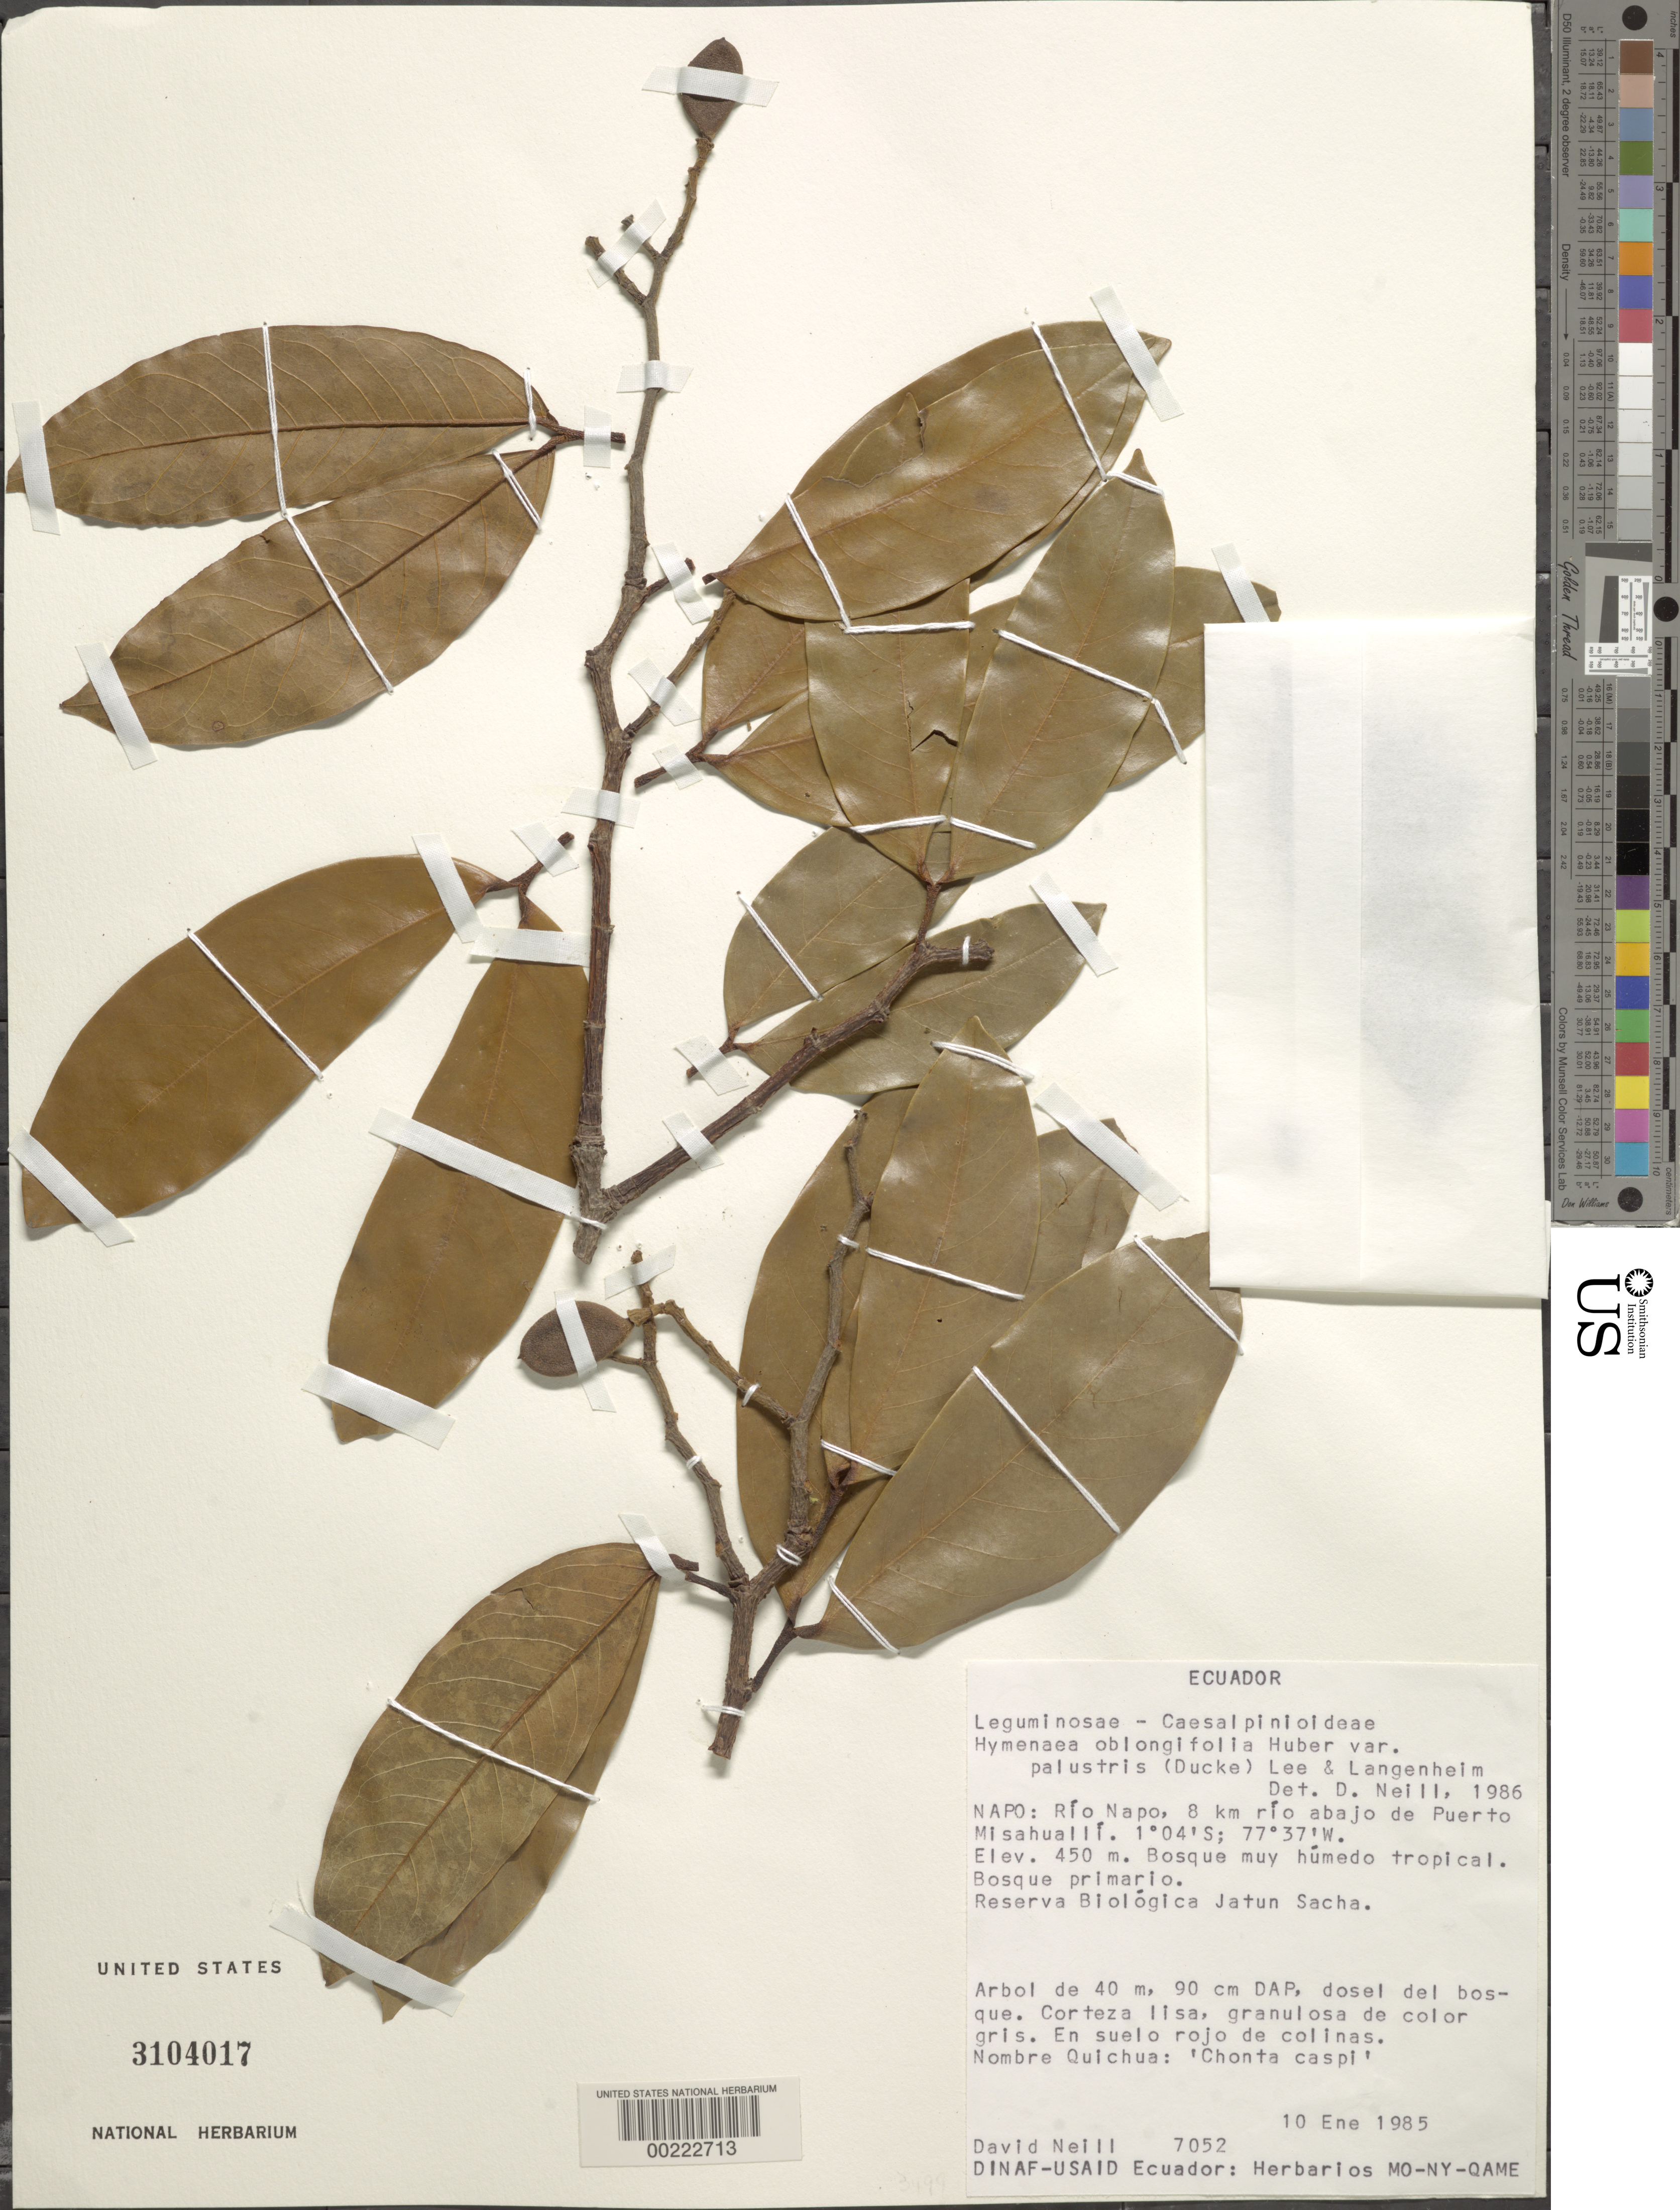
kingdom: Plantae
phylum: Tracheophyta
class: Magnoliopsida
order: Fabales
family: Fabaceae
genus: Hymenaea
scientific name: Hymenaea oblongifolia var. palustris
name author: (Ducke) Y.T. Lee & Langenh.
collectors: D. A. Neill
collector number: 7052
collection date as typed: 10 Jan 1985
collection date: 1985-01-10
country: Ecuador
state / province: Napo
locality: Rio Napo, 8 km below Rio Puerto misahualli; Reserva bioloica jatun sacha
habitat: Very humid tropical forest; primary forest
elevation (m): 5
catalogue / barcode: US 3104017